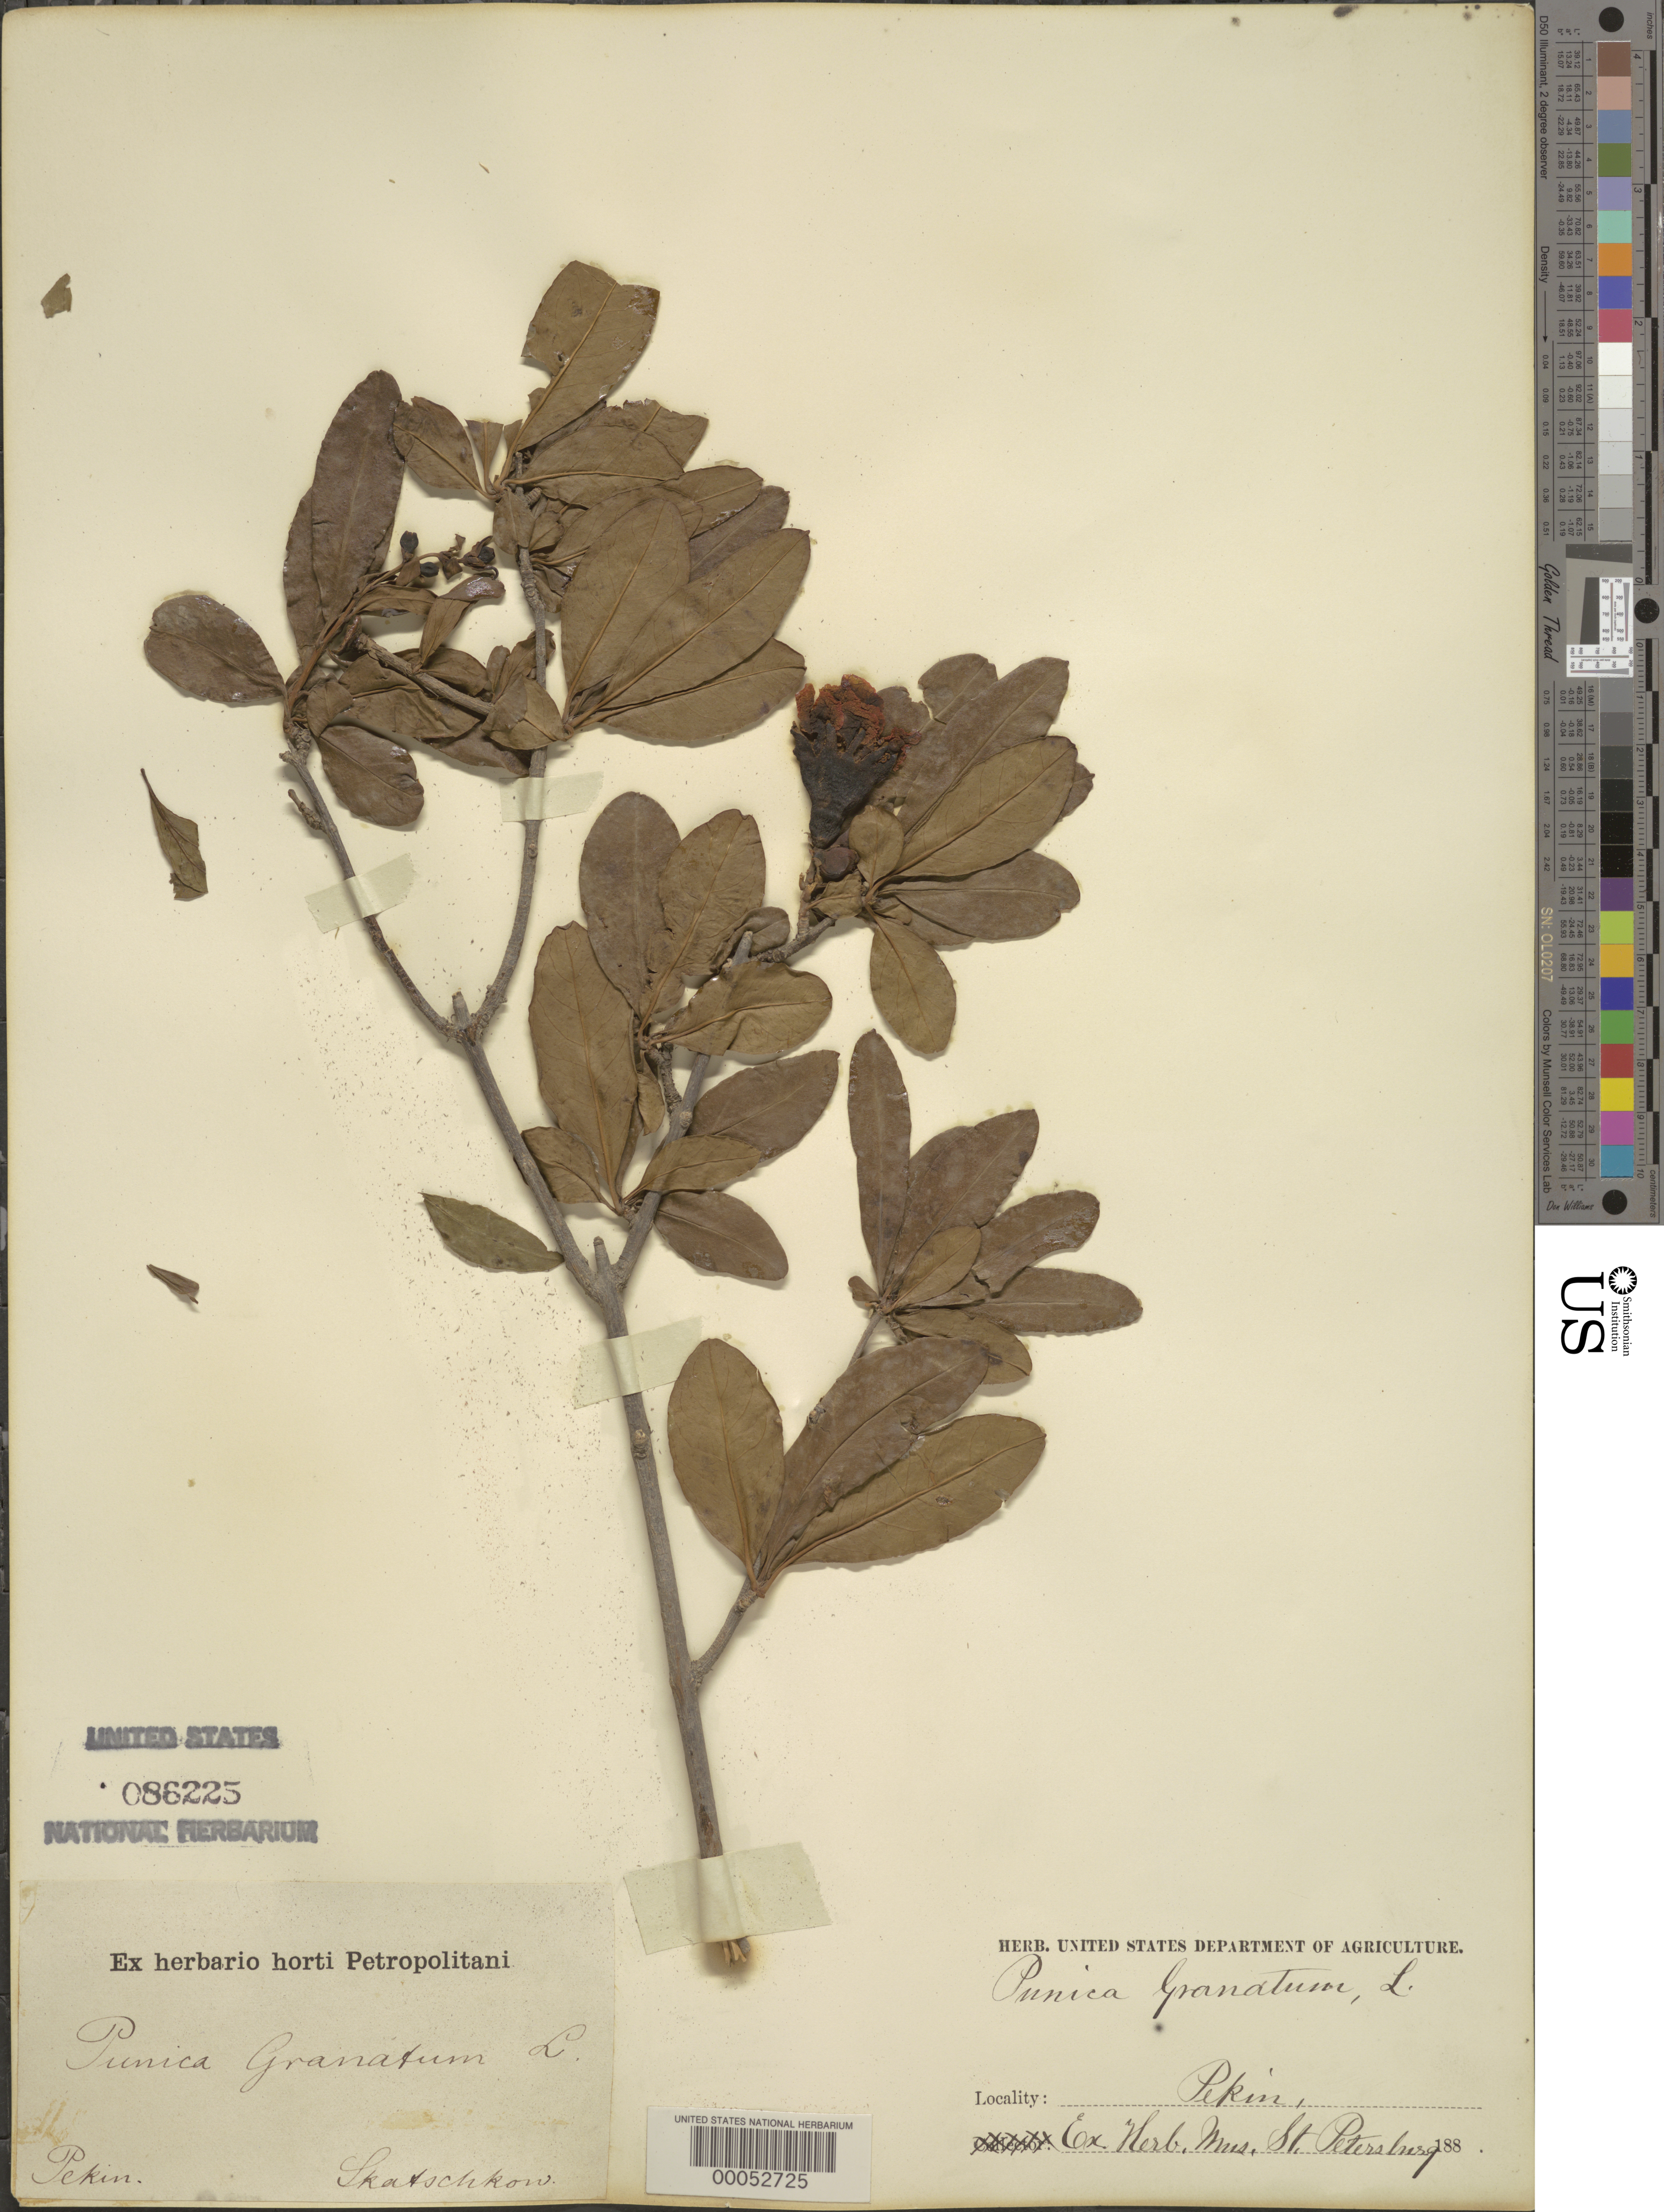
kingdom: Plantae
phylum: Tracheophyta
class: Magnoliopsida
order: Myrtales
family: Lythraceae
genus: Punica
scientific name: Punica granatum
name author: L.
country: China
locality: Peking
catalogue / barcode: US 86225